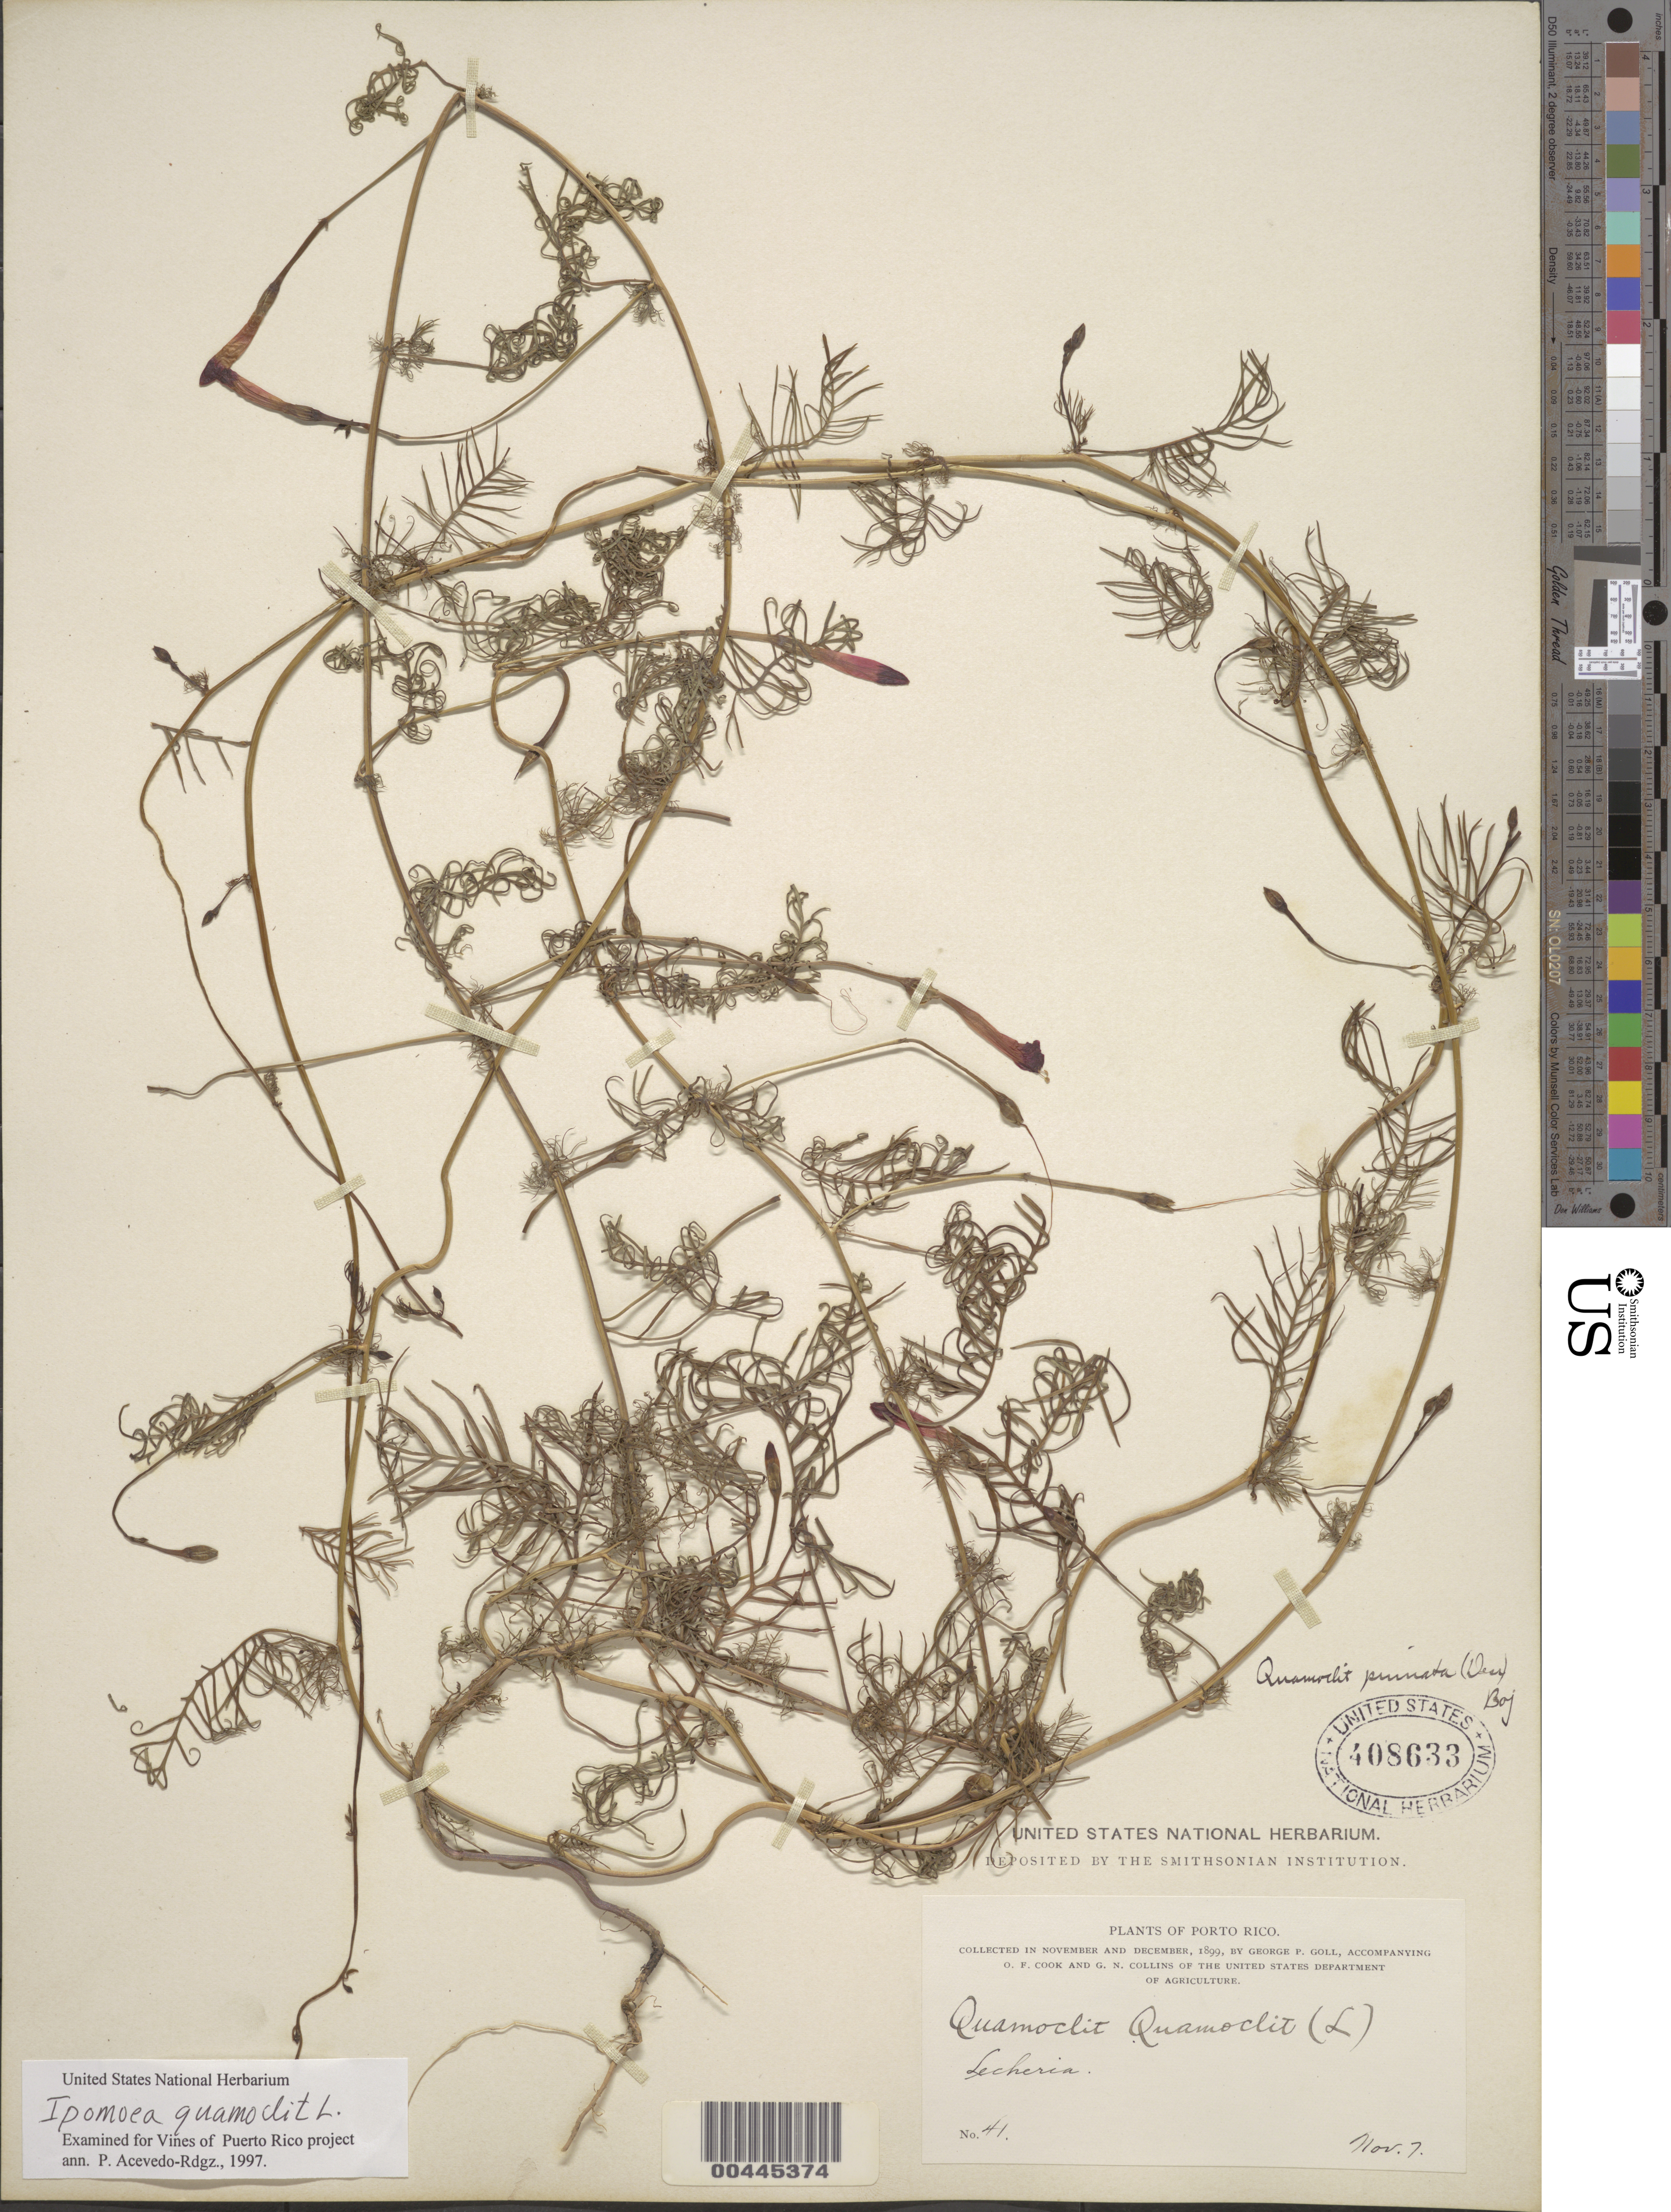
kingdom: Plantae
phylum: Tracheophyta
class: Magnoliopsida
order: Solanales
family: Convolvulaceae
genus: Ipomoea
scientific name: Ipomoea quamoclit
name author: L.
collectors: G. Goll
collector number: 41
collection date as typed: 07 Nov 1899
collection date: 1899-11-07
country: Puerto Rico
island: Greater Antilles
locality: Lecheria.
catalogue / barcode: US 408633